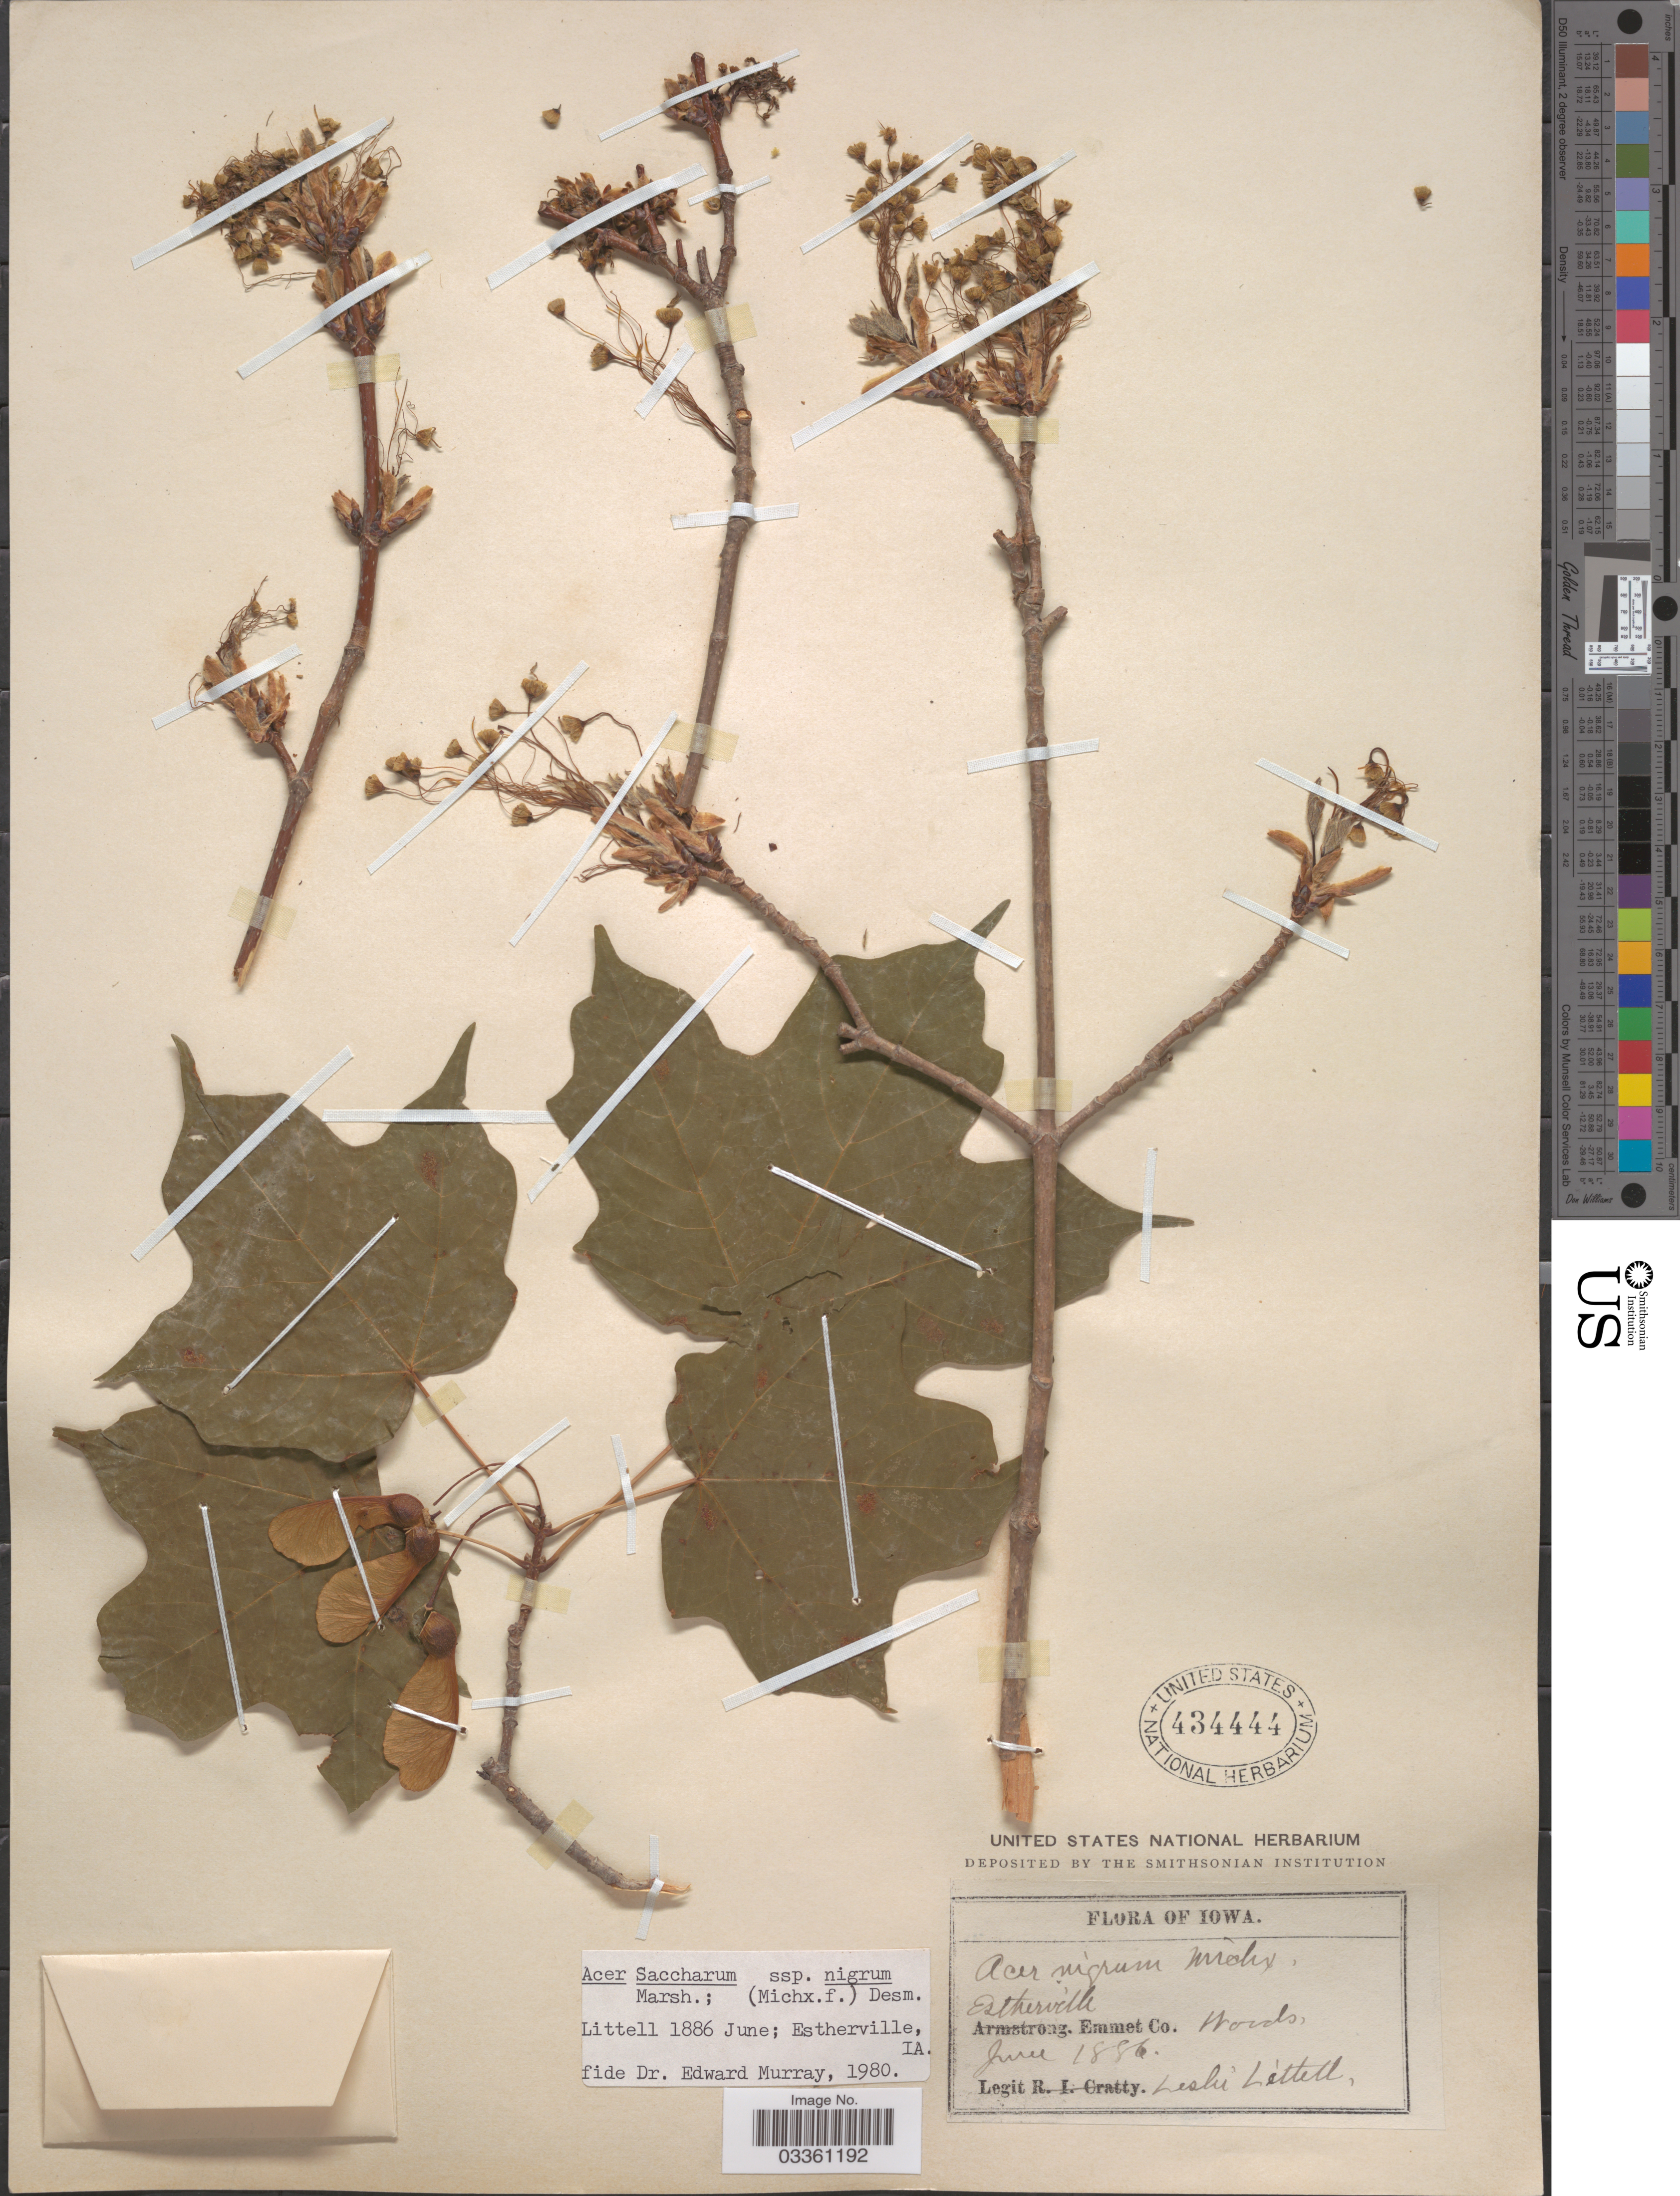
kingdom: Plantae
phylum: Tracheophyta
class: Magnoliopsida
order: Sapindales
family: Sapindaceae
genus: Acer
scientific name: Acer saccharum subsp. nigrum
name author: (F. Michx.) Desmarais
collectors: L. Littell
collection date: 1886-06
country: United States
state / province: Iowa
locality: Estherville. Emmet Co.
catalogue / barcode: US 434444